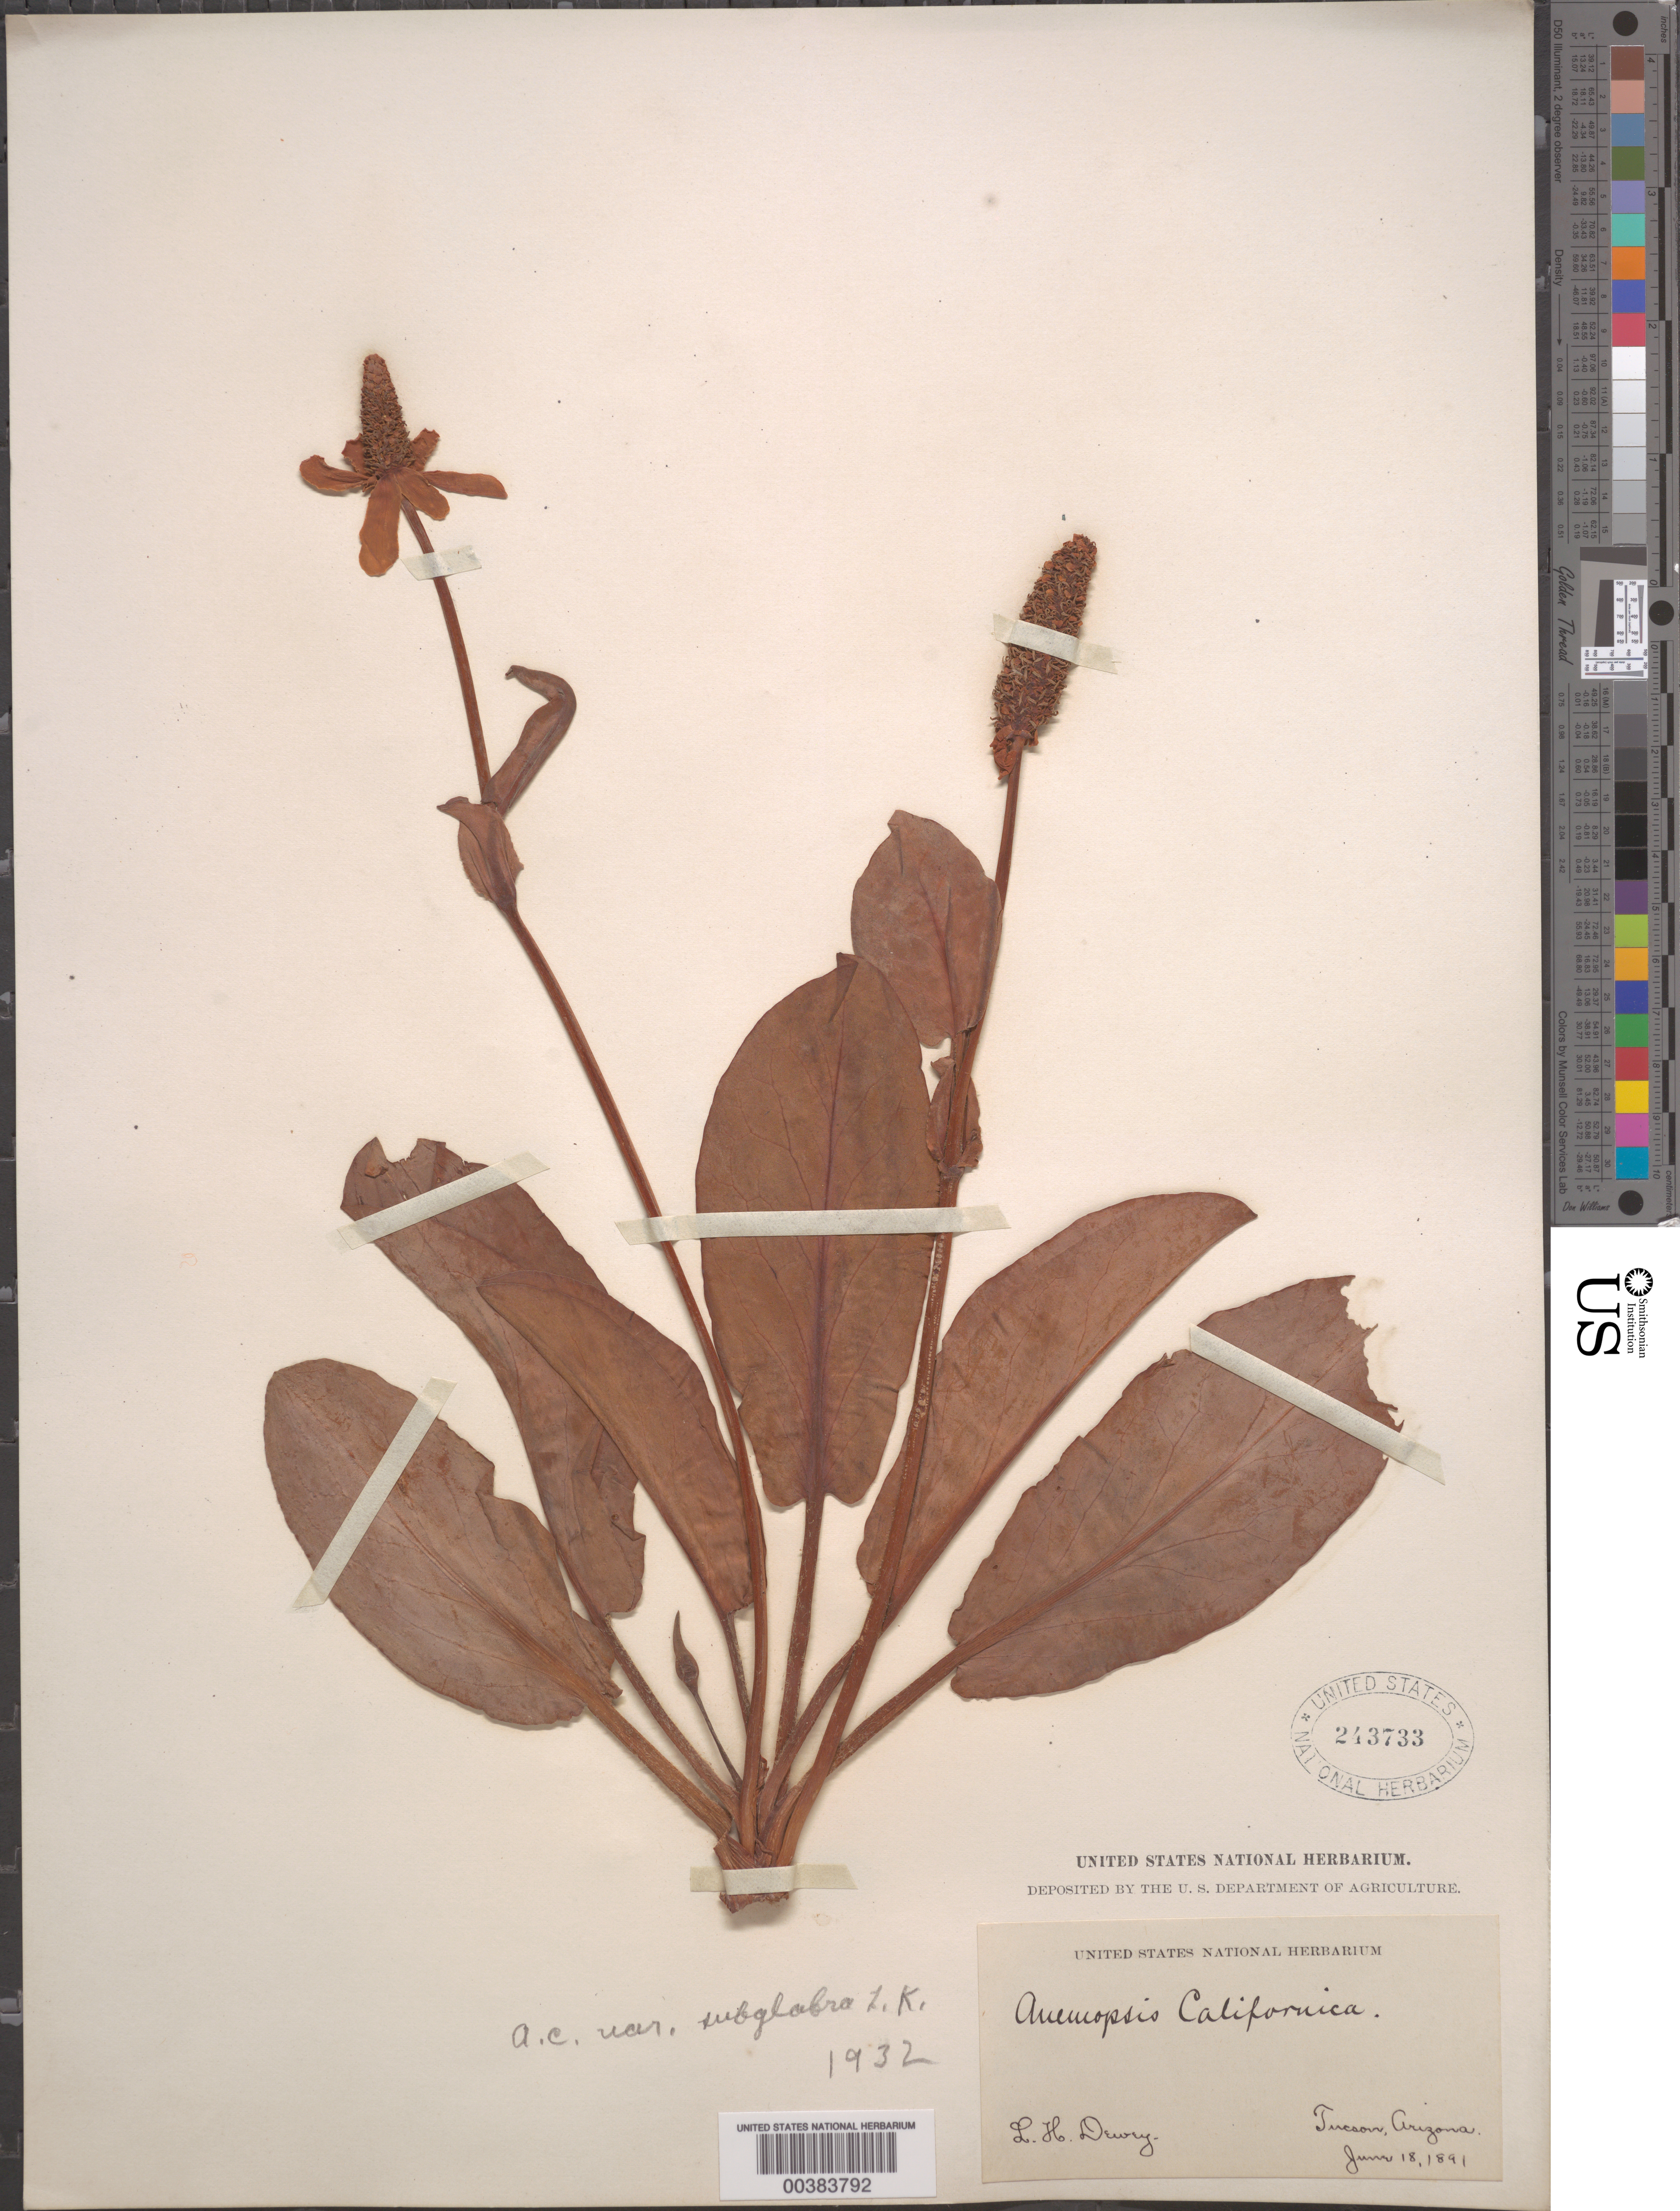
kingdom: Plantae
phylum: Tracheophyta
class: Magnoliopsida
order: Piperales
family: Saururaceae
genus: Anemopsis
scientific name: Anemopsis californica var. subglabra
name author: Kelso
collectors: L. H. Dewey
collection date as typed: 18 Jun 1891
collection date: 1891-06-18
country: United States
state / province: Arizona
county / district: Pima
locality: Tucson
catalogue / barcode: US 243733